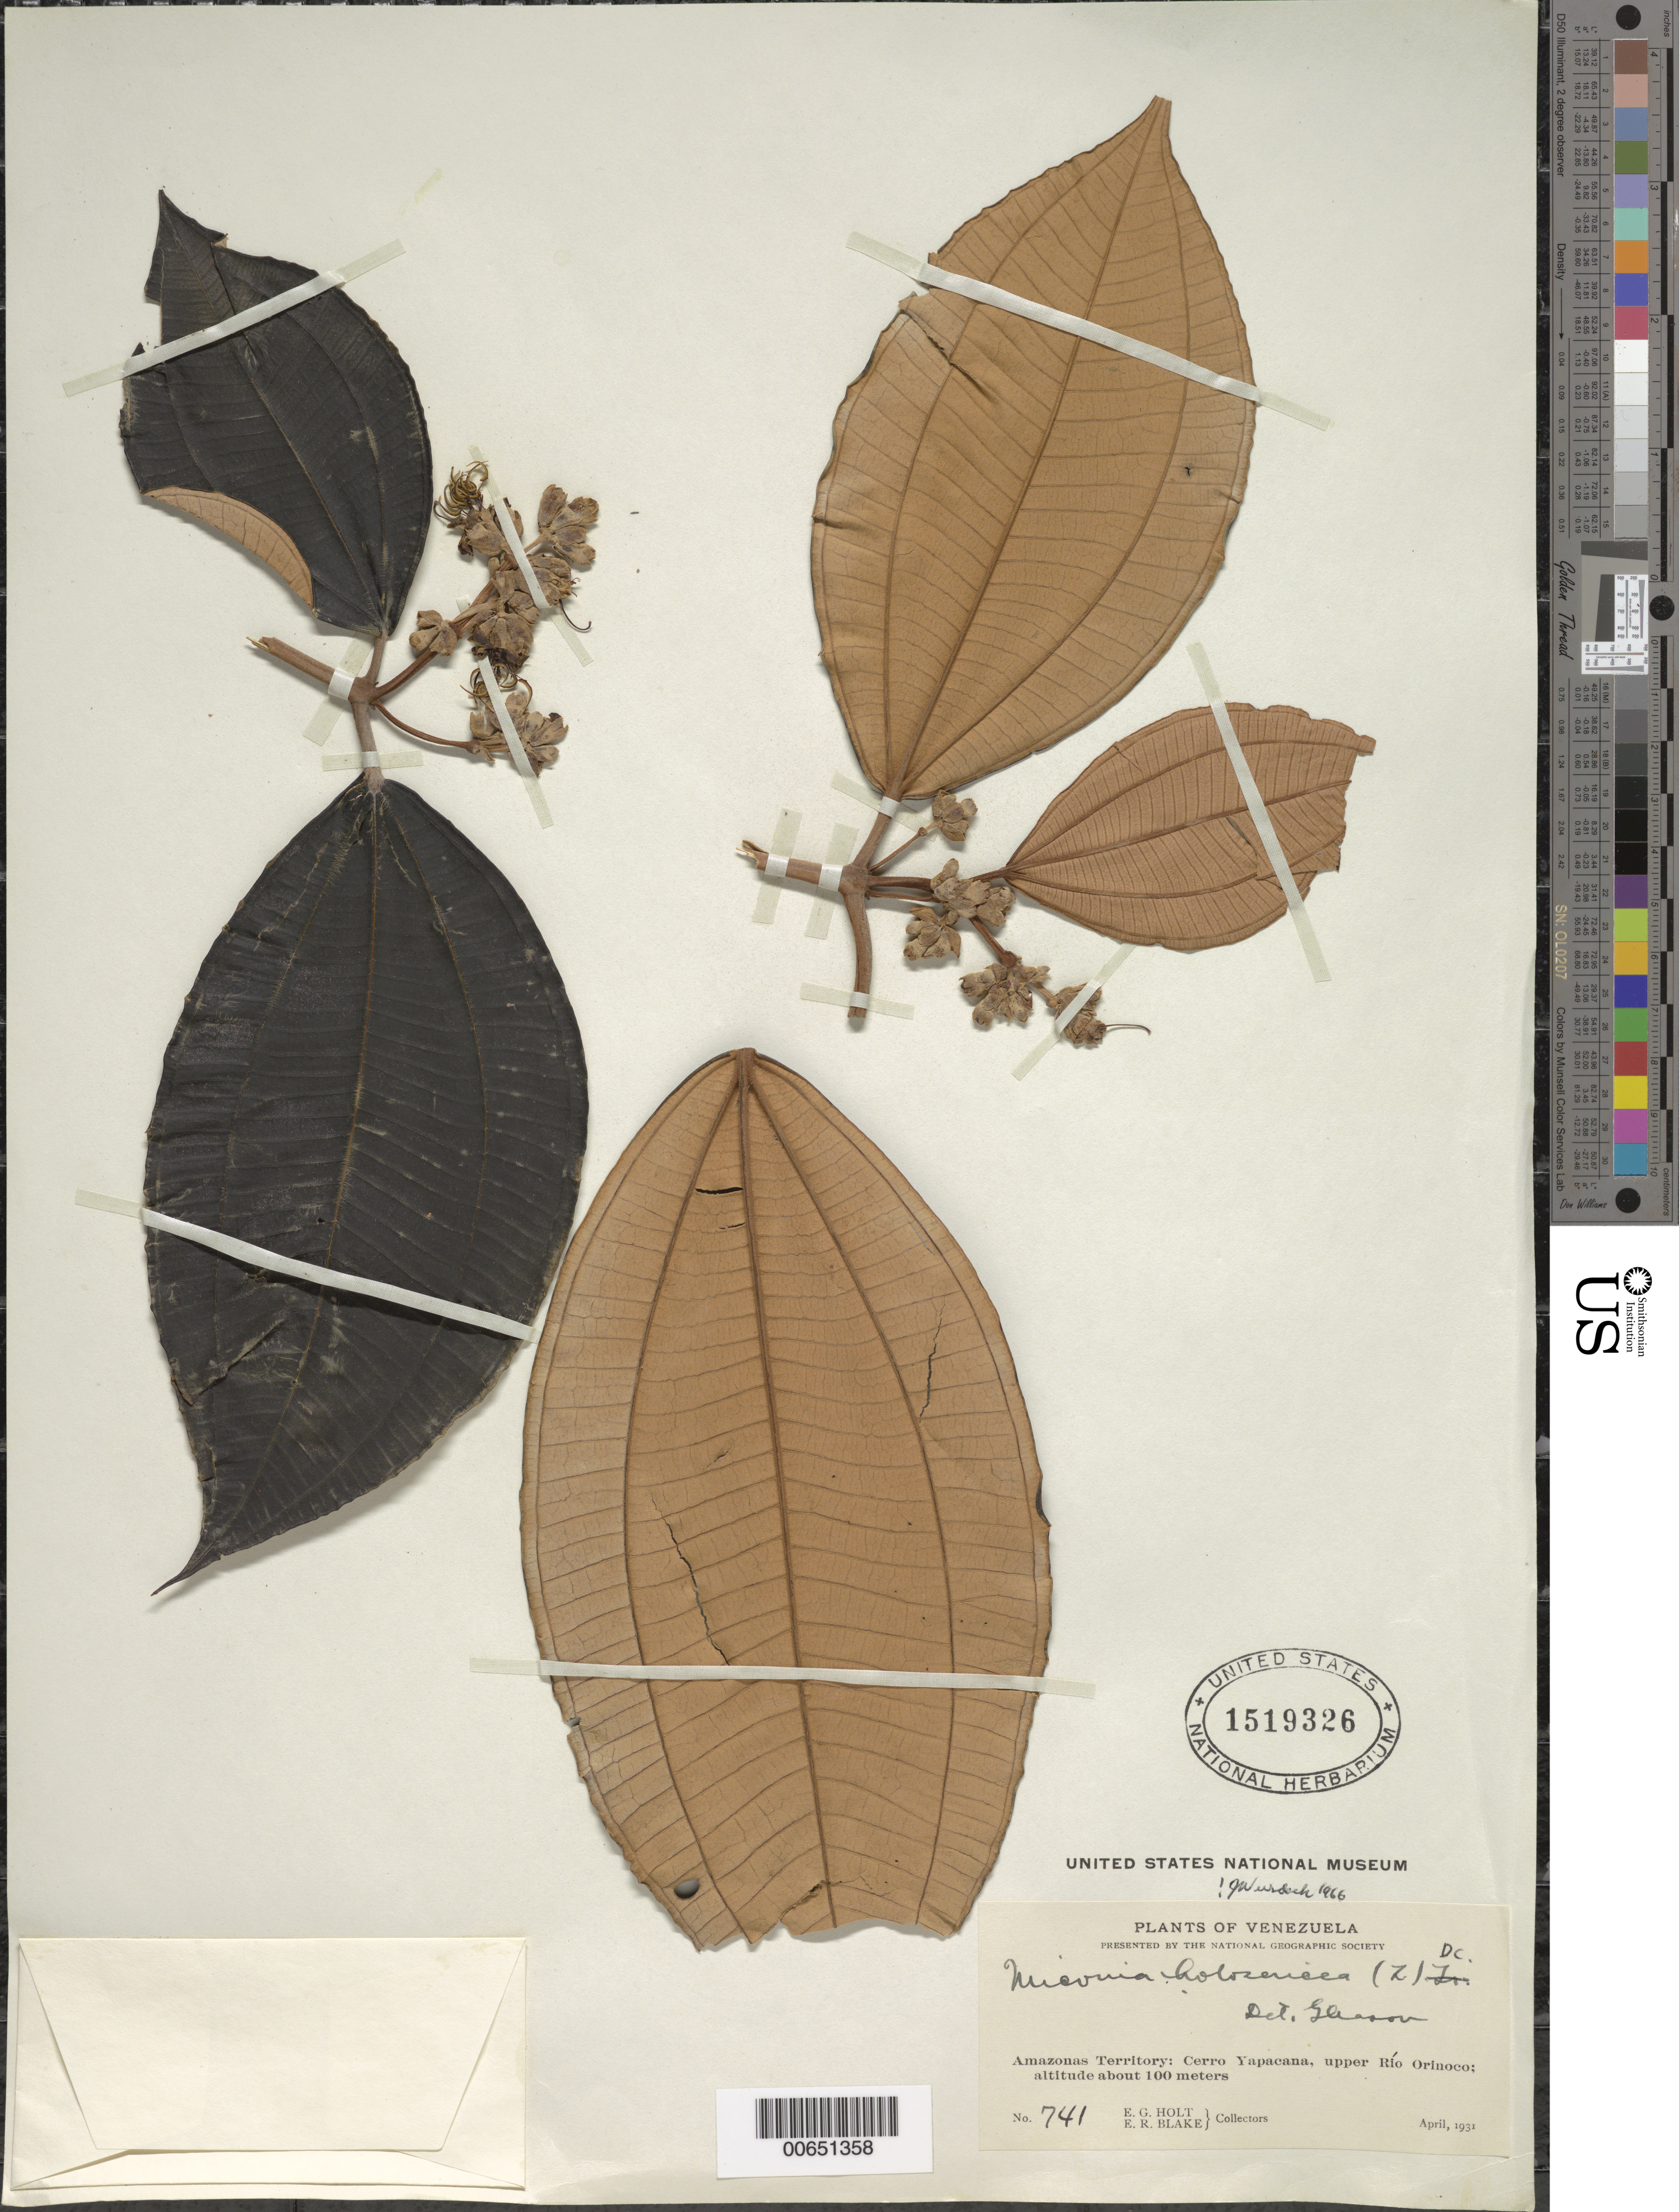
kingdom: Plantae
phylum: Tracheophyta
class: Magnoliopsida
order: Myrtales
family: Melastomataceae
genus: Miconia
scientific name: Miconia holosericea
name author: (L.) DC.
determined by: Wurdack, John J., (US), US (UNITED STATES)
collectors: E. Holt & E. R. Blake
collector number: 741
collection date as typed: Apr-31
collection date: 1931-04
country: Venezuela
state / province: Amazonas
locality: Cerro Yapacána, upper Río Orinoco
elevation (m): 100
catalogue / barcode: US 1519326